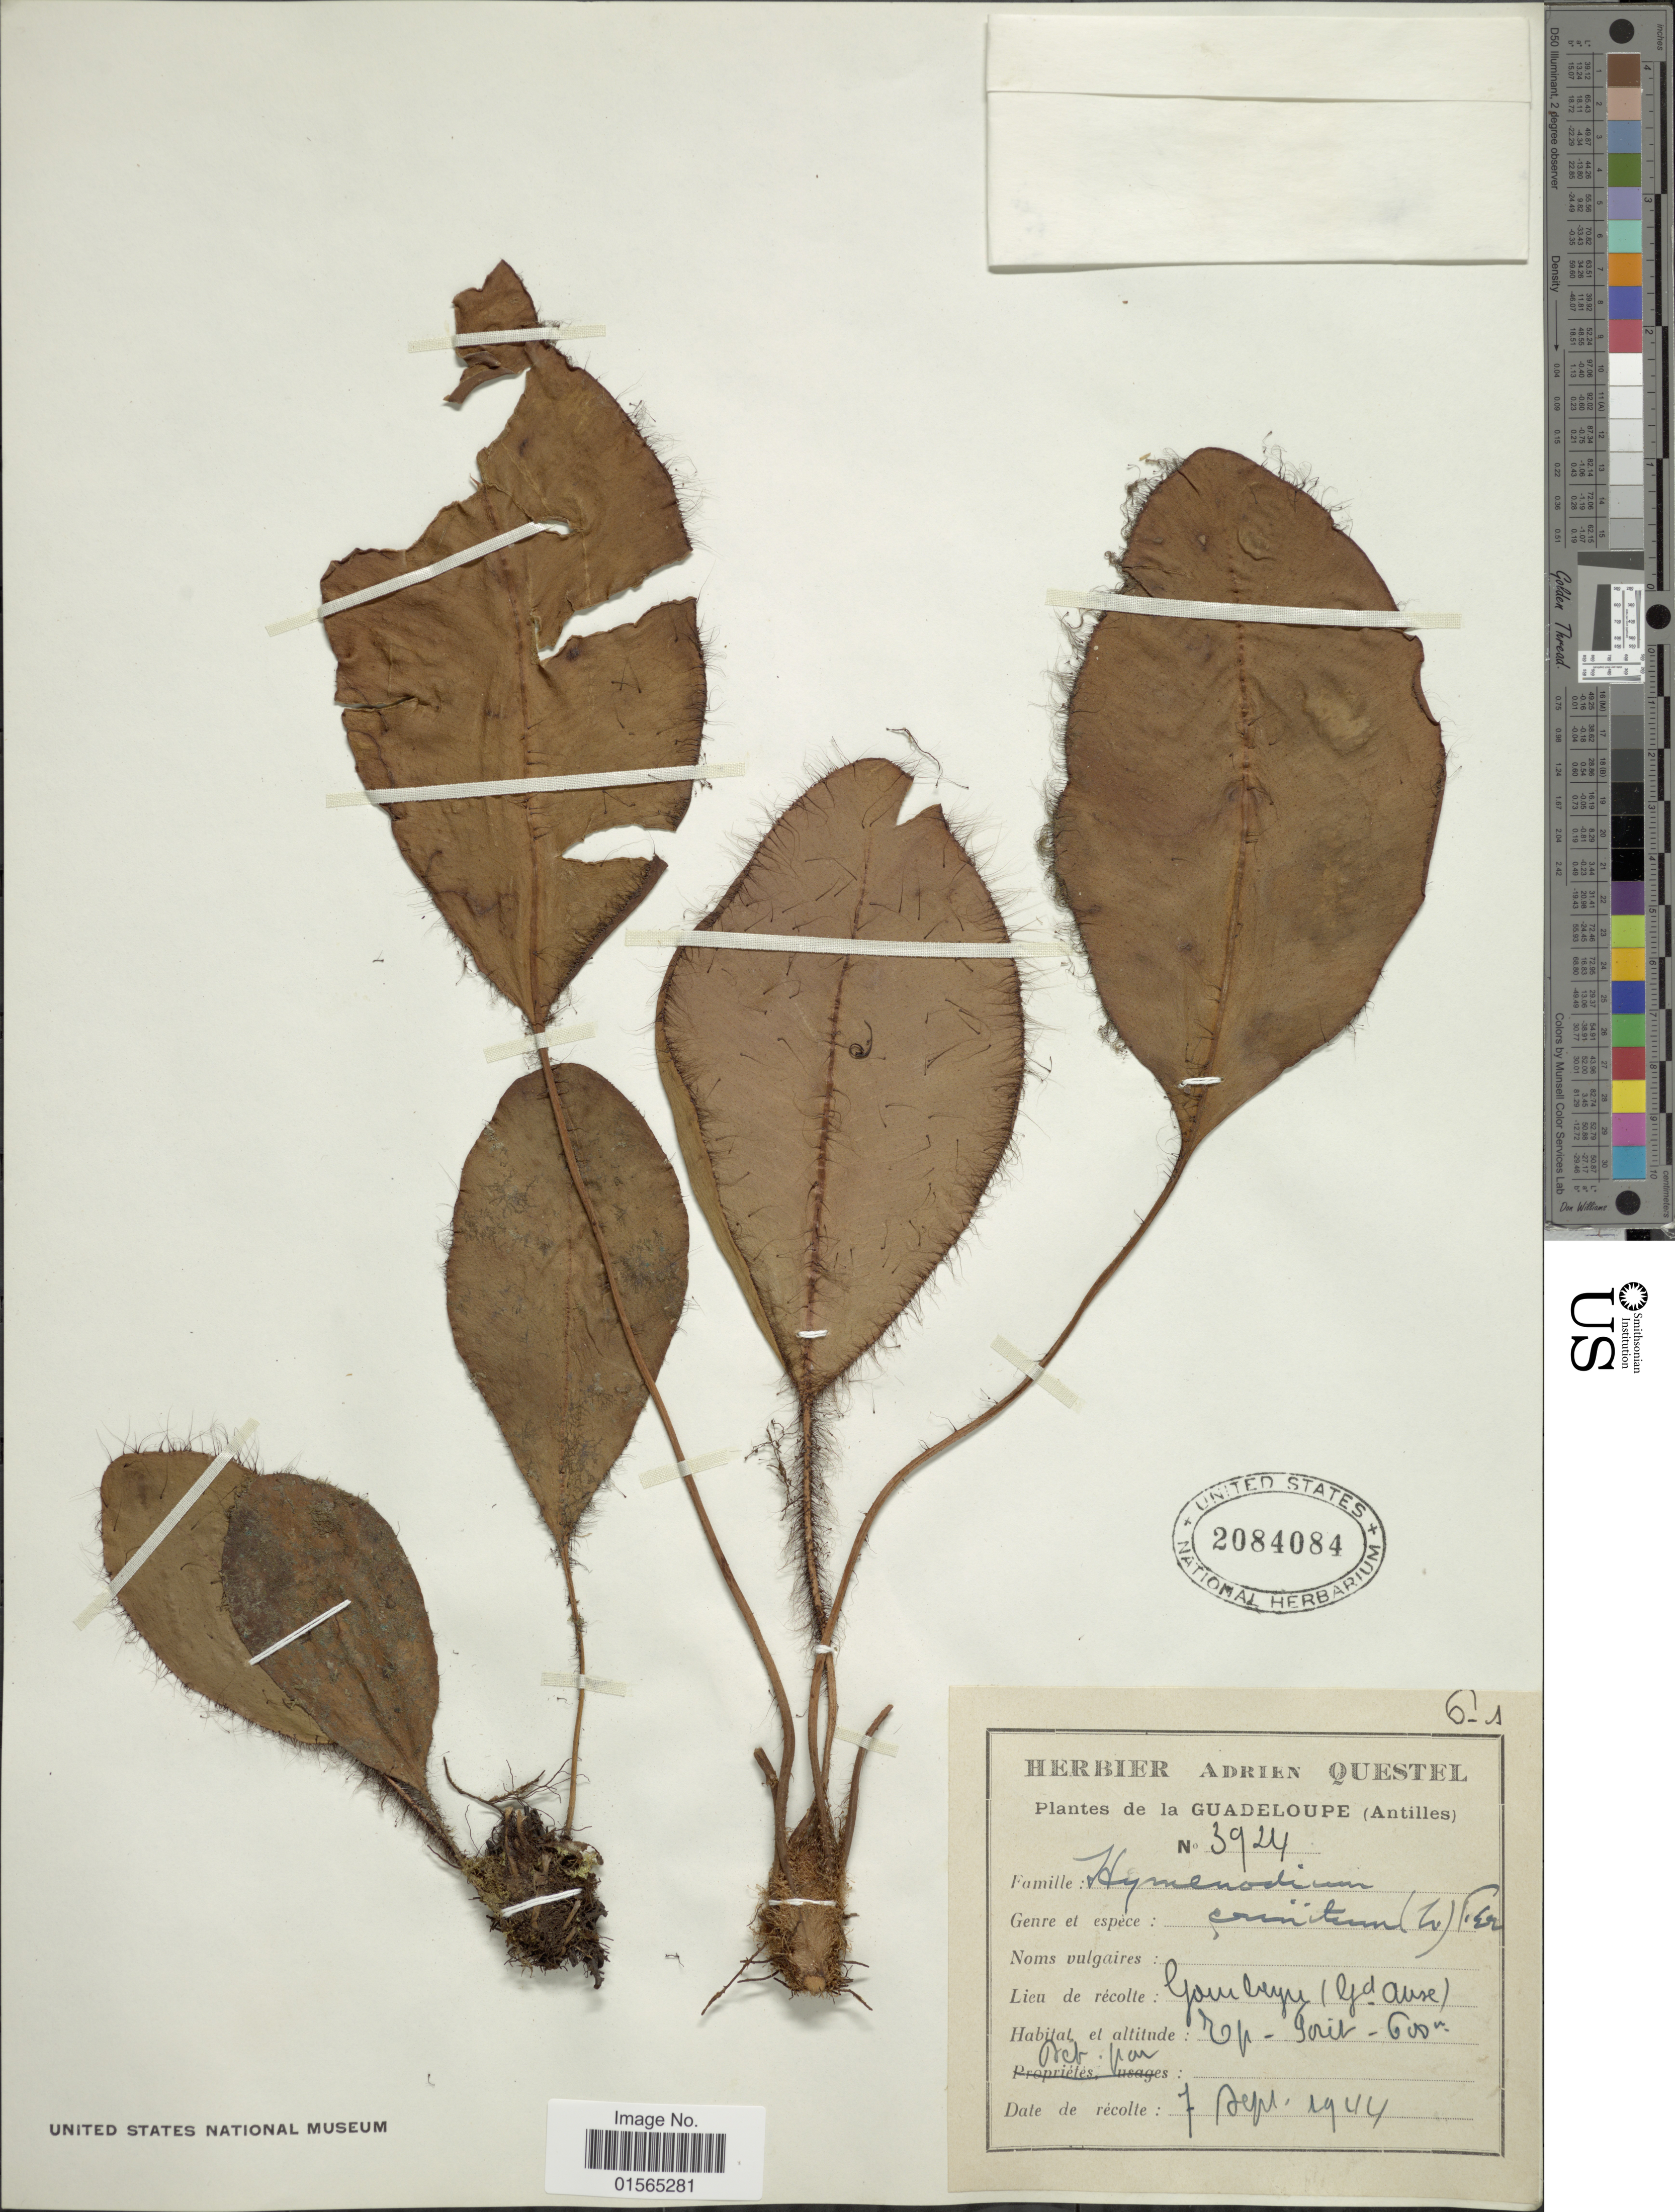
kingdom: Plantae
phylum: Tracheophyta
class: Polypodiopsida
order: Polypodiales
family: Dryopteridaceae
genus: Elaphoglossum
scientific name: Elaphoglossum crinitum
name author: (L.) Christ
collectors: ex herb. A. Questal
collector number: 3924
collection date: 1944-09-07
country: Guadeloupe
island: Leeward Is.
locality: Gourbeyre, Grand Anse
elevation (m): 600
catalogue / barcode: US 2084084